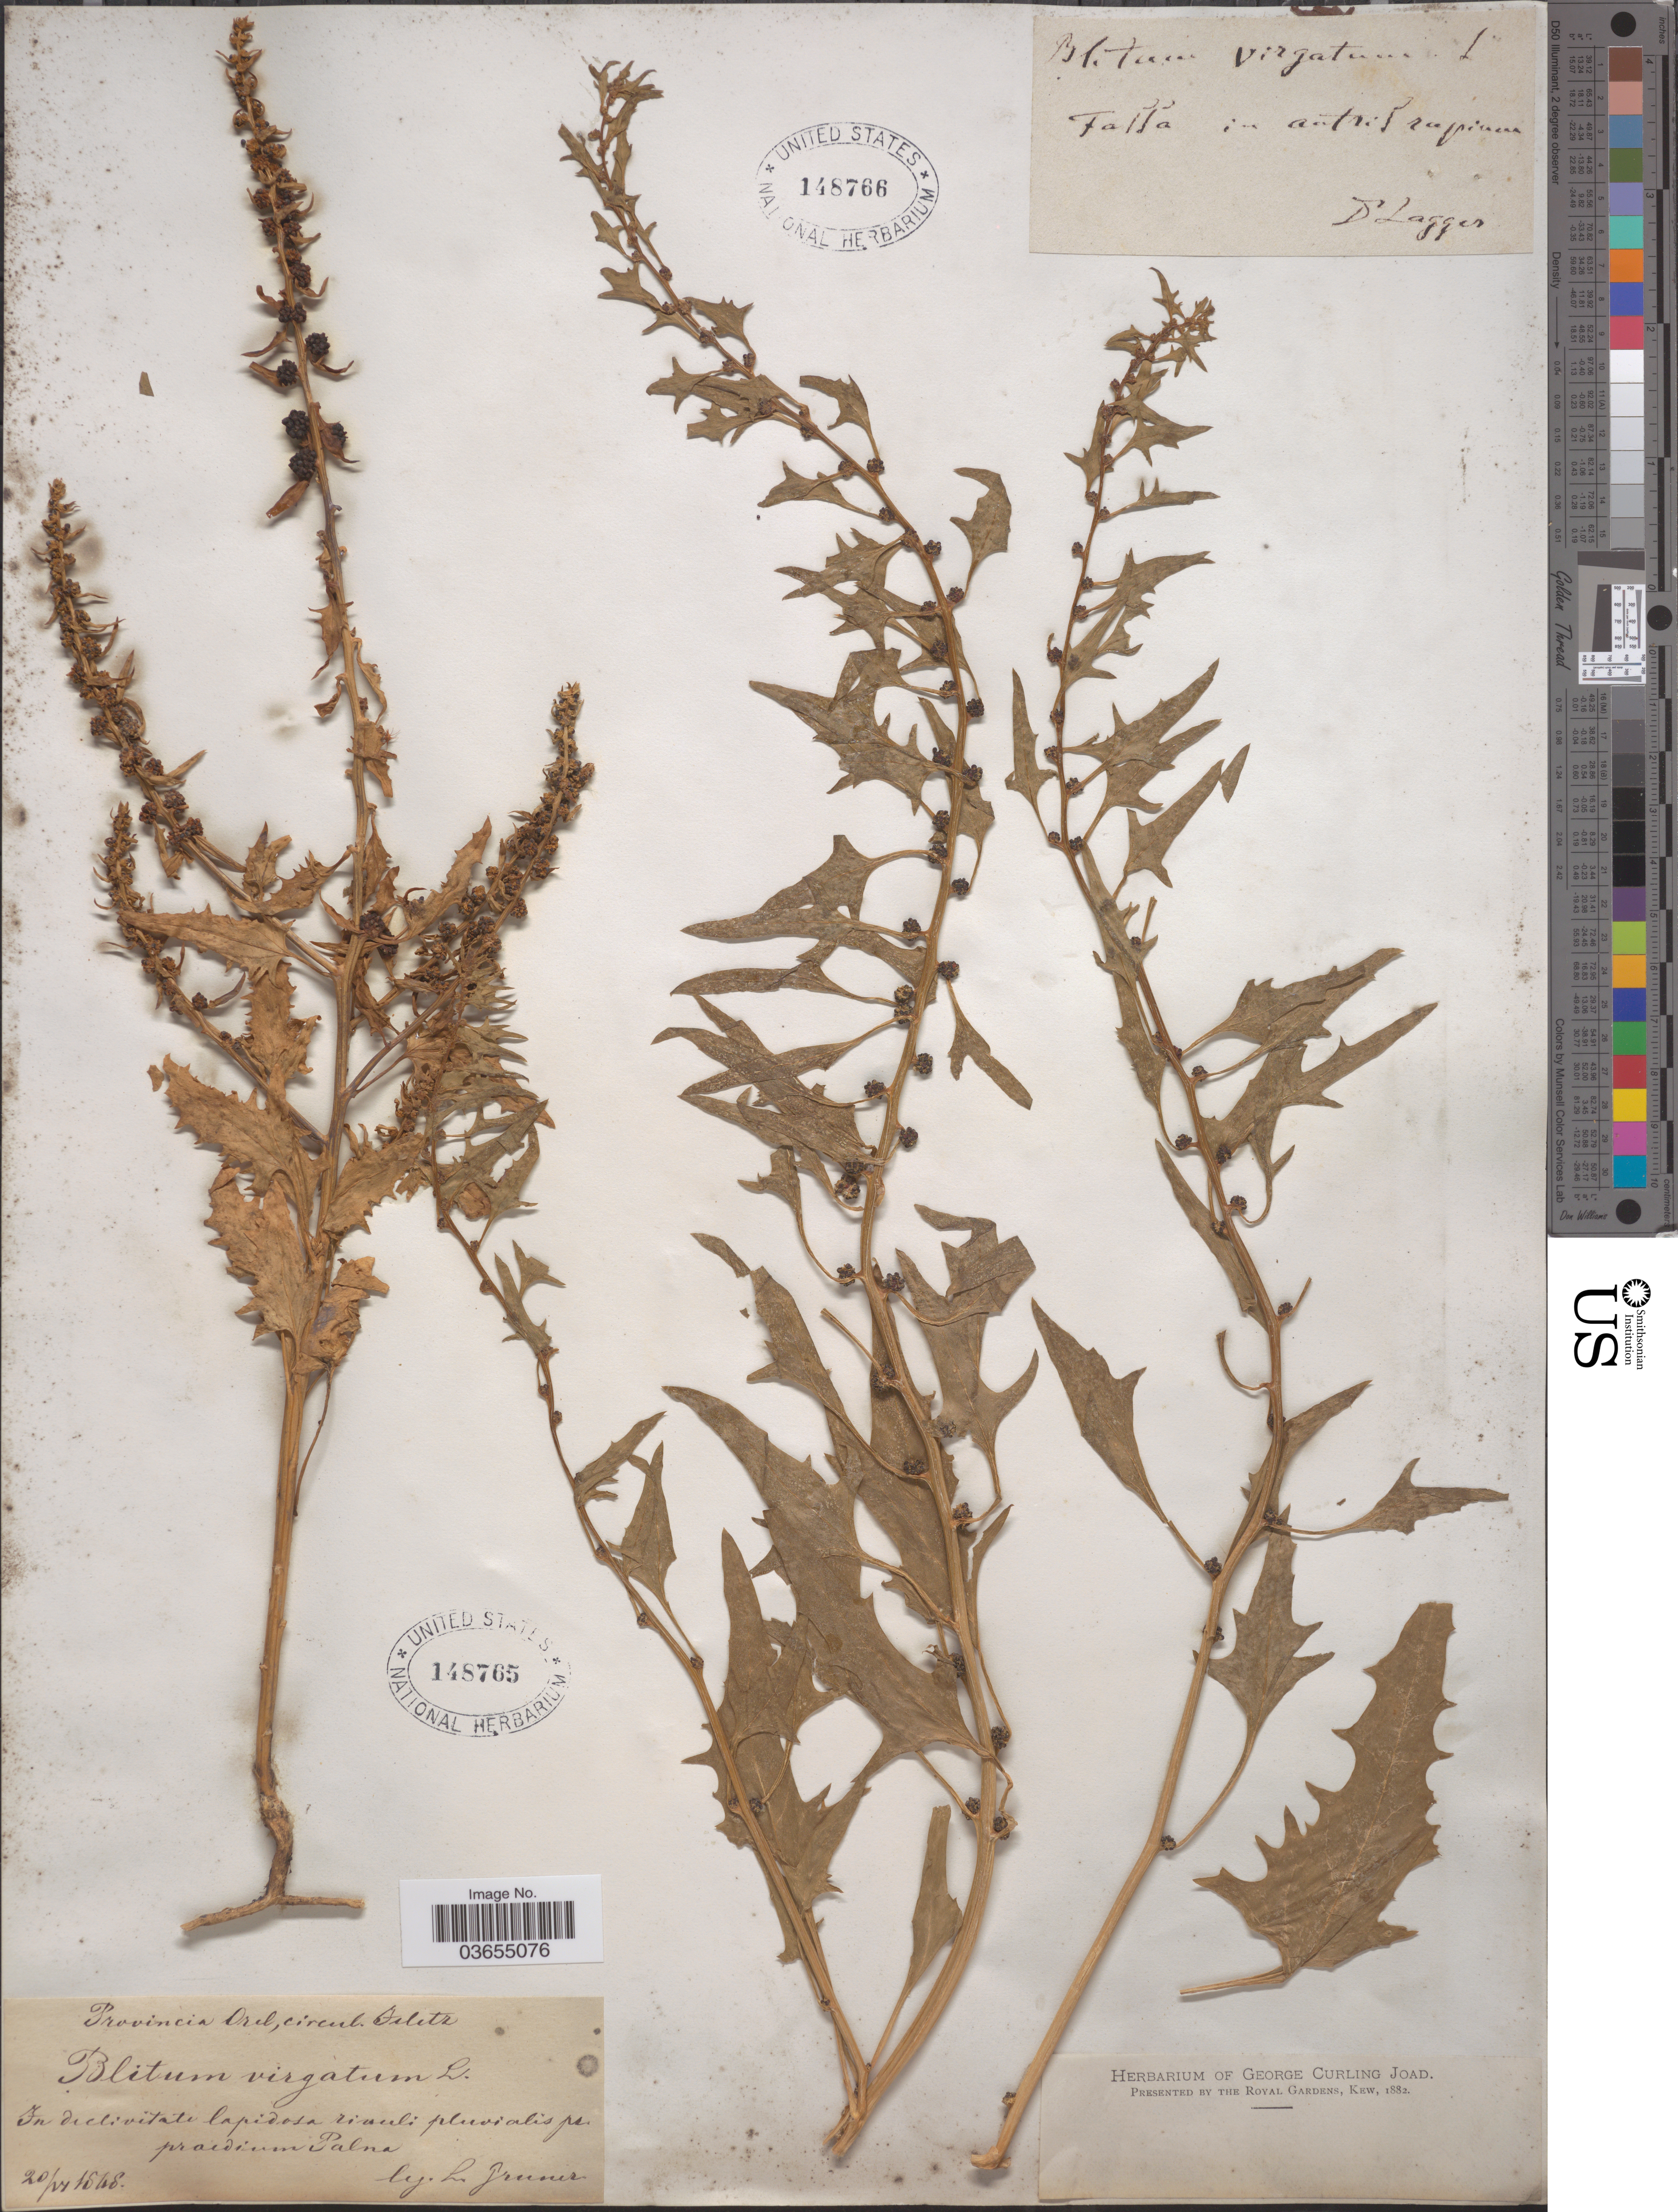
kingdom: Plantae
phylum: Tracheophyta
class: Magnoliopsida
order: Caryophyllales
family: Amaranthaceae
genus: Chenopodium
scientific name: Chenopodium virgatum Lunell, nom. illeg.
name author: Lunell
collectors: F. J. Lagger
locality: Falla in antritrapium. [interpreted]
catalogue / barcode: US 148766-2